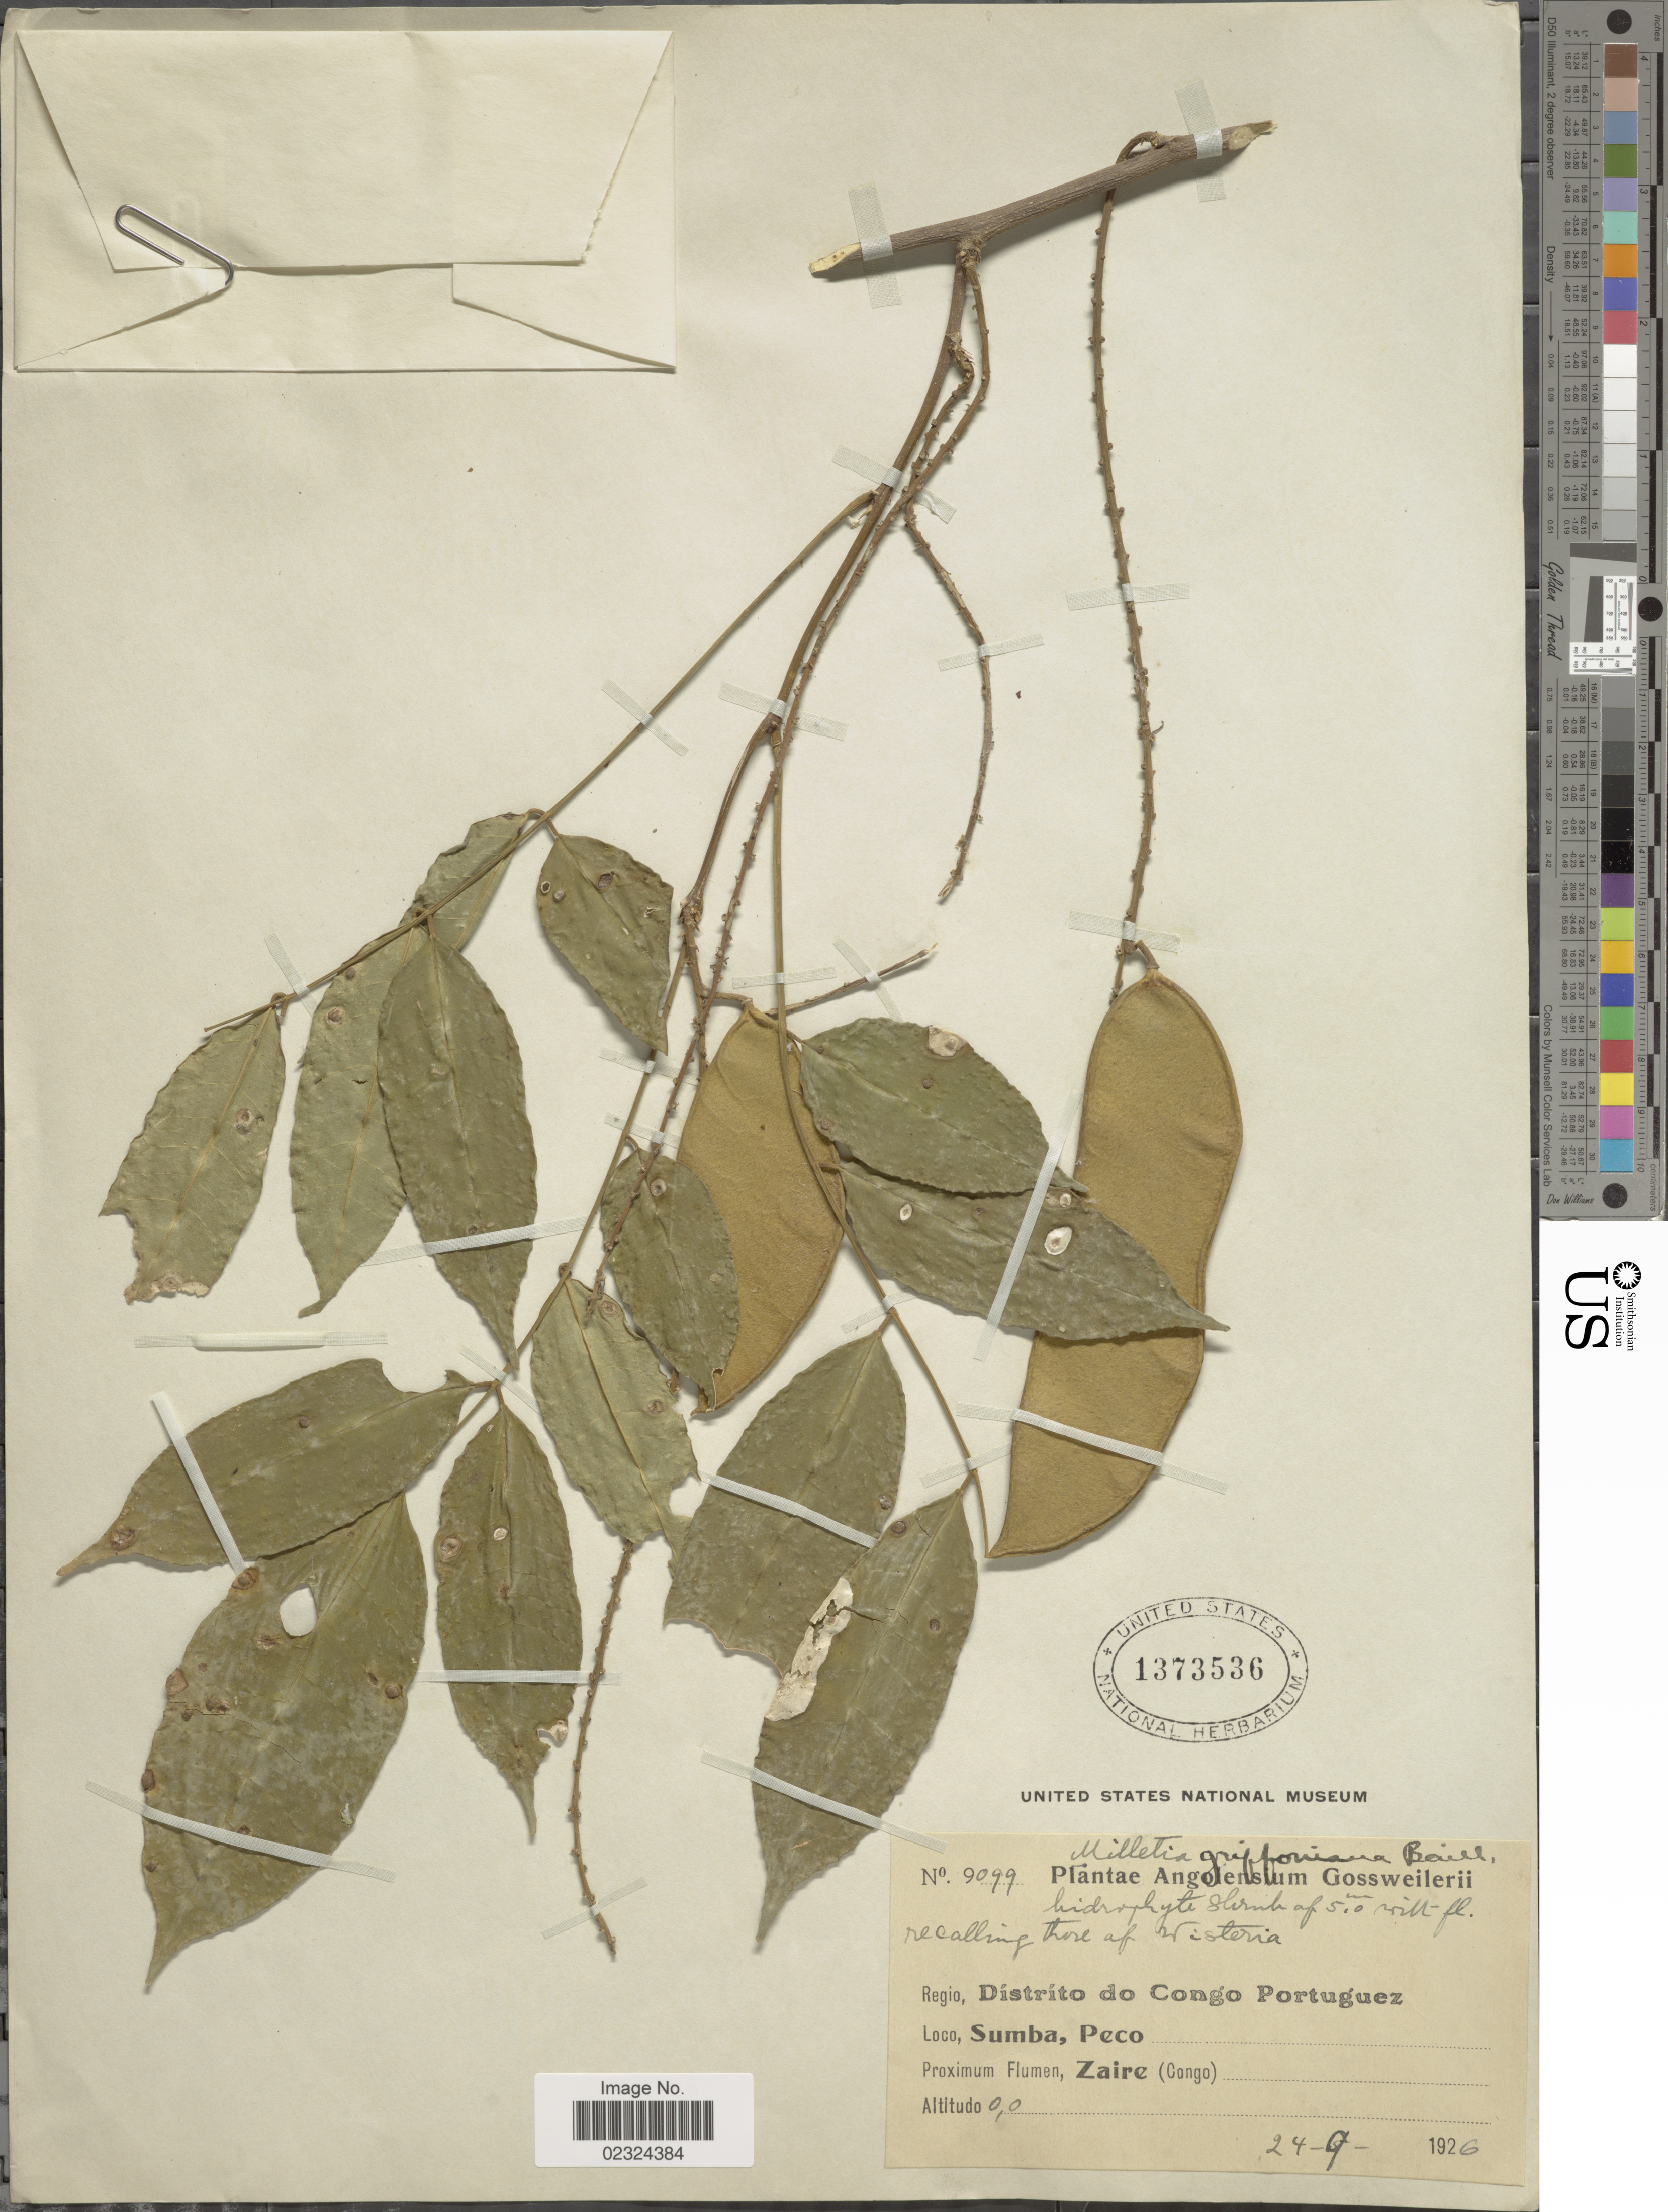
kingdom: Plantae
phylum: Tracheophyta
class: Magnoliopsida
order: Fabales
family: Fabaceae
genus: Millettia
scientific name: Millettia griffoniana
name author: Baill.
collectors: -. Gossweiler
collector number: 9099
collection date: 1926-09-24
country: Congo, Democratic Republic of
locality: Distrito do Congo Portuguez. Sumba, Peco. Zaire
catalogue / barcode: US 1373536